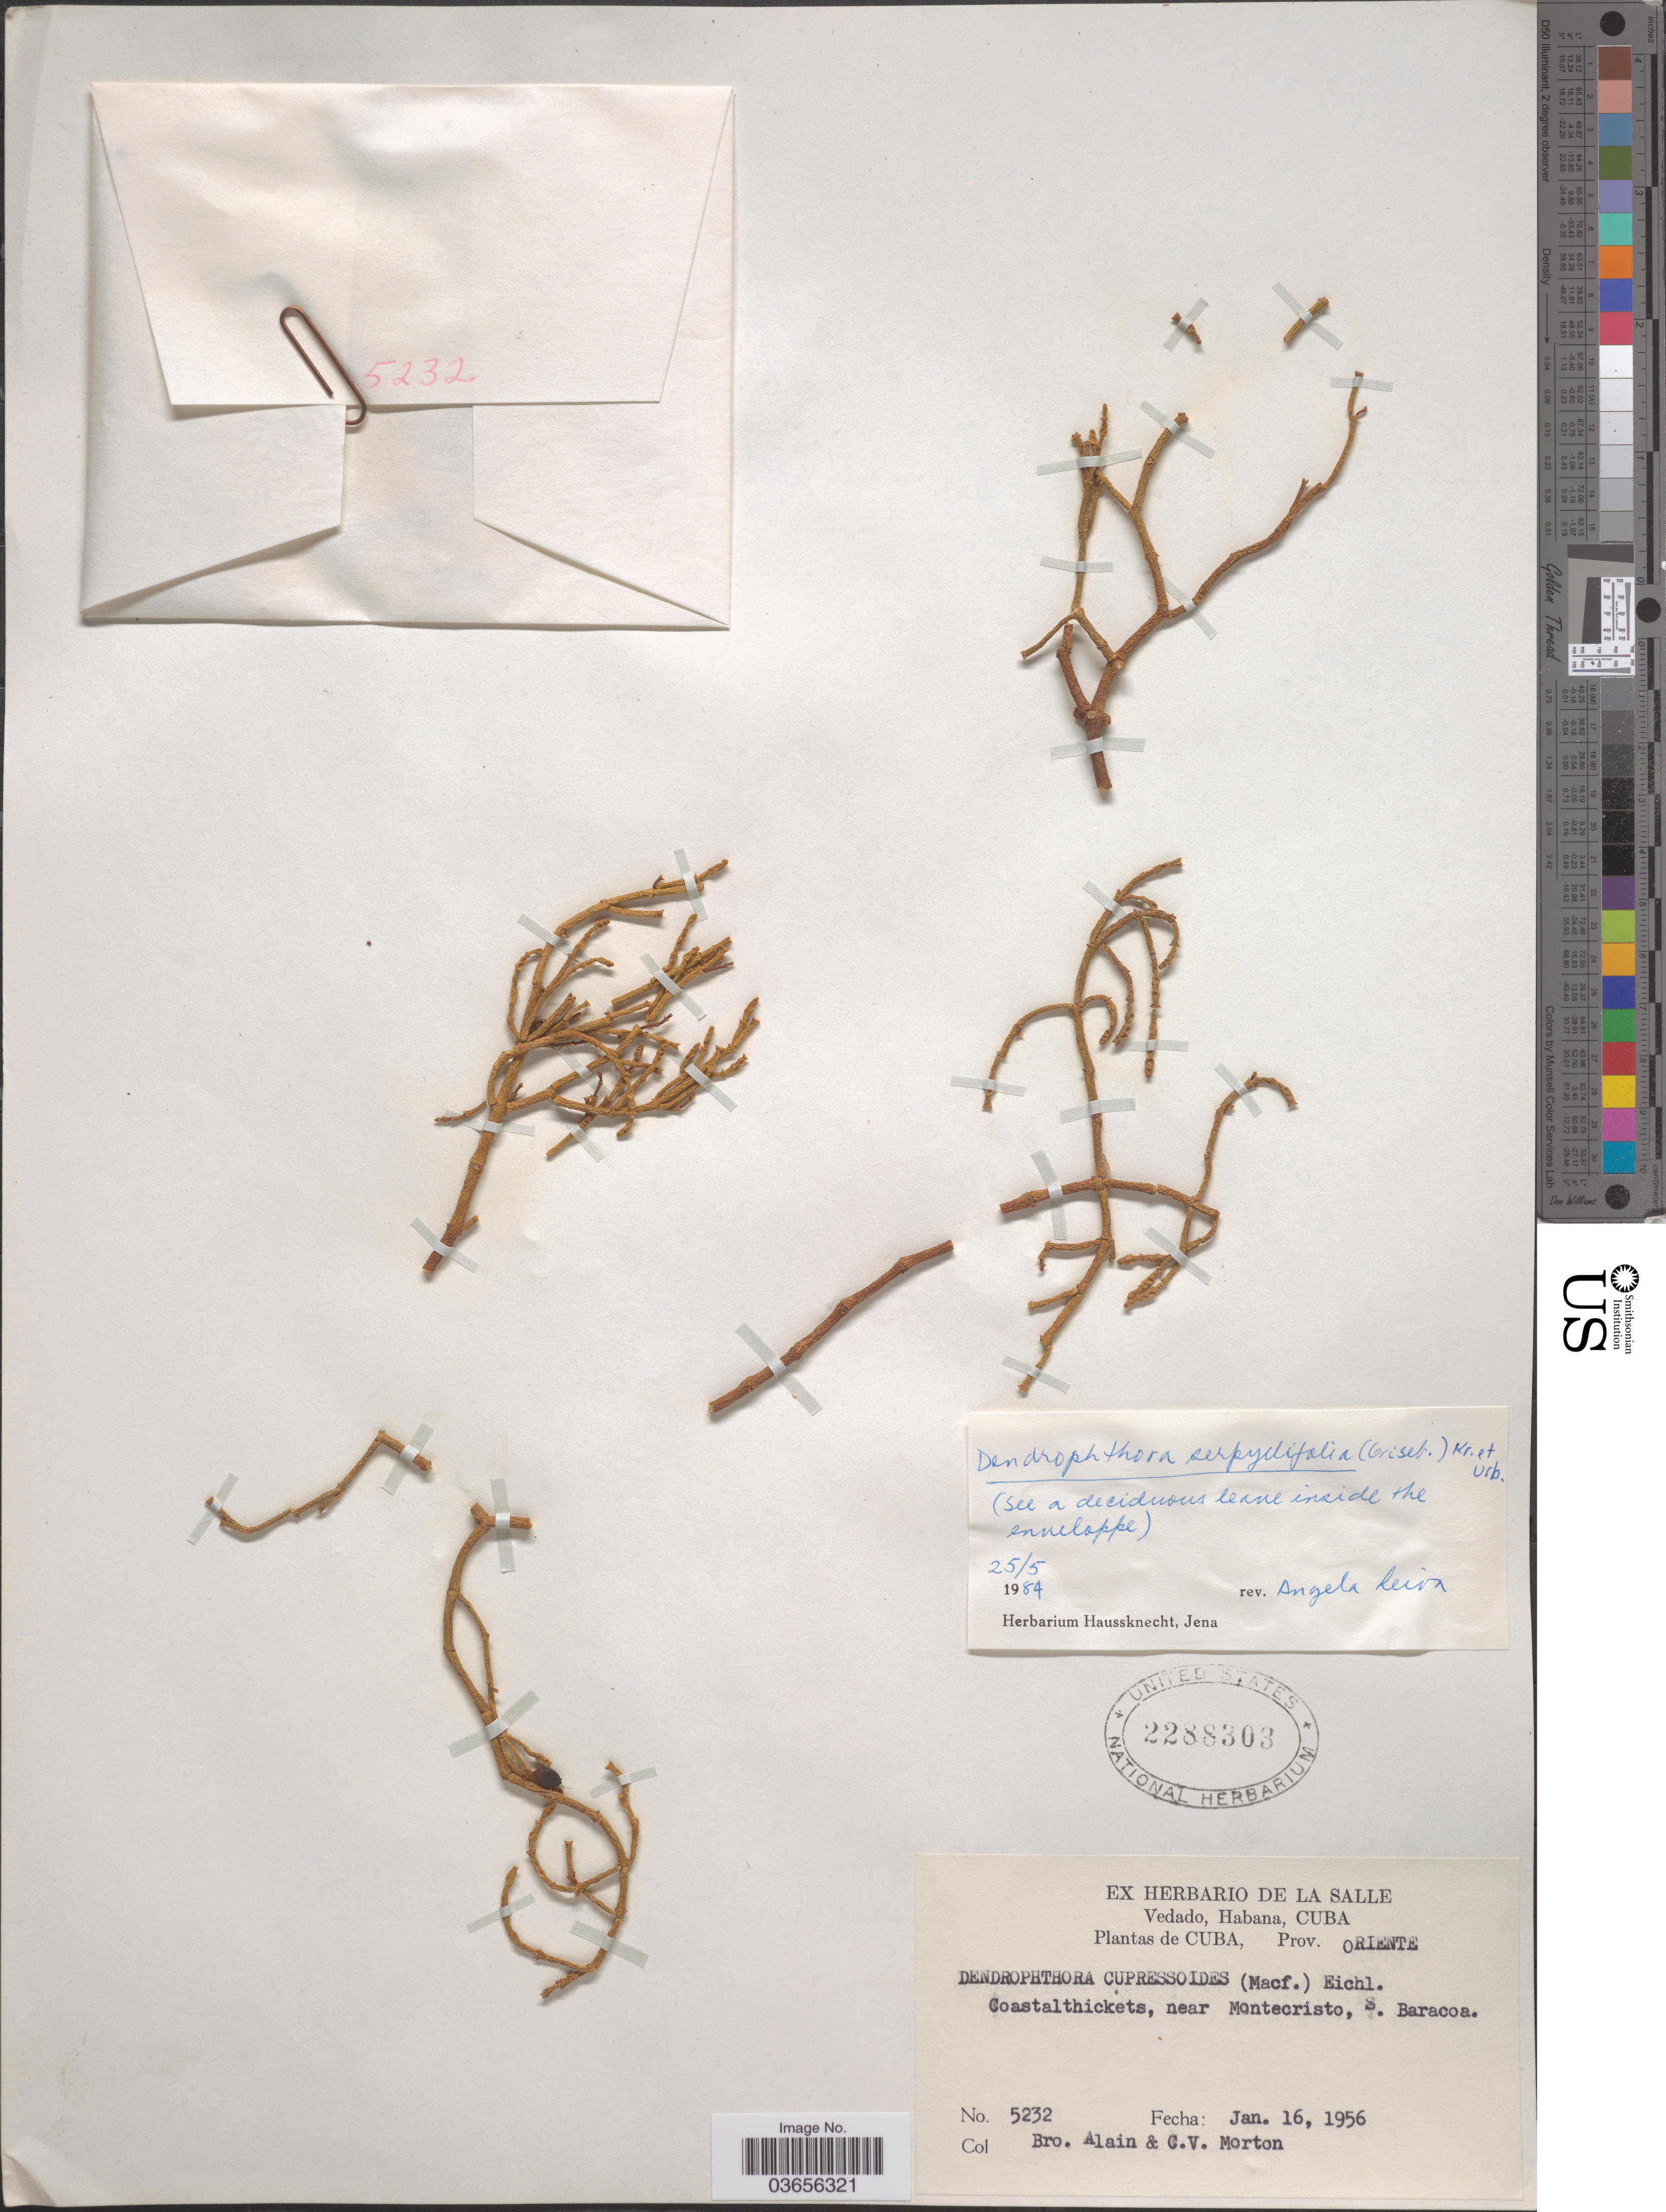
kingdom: Plantae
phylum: Tracheophyta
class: Magnoliopsida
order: Santalales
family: Viscaceae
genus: Dendrophthora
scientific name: Dendrophthora serpyllifolia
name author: (Griseb.) Krug & Urb.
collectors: A. H. Liogier & C. V. Morton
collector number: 5232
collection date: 1956-01-16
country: Cuba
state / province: Oriente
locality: Coastalthickets, near Montecristo, S. Baracoa.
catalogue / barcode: US 2288303